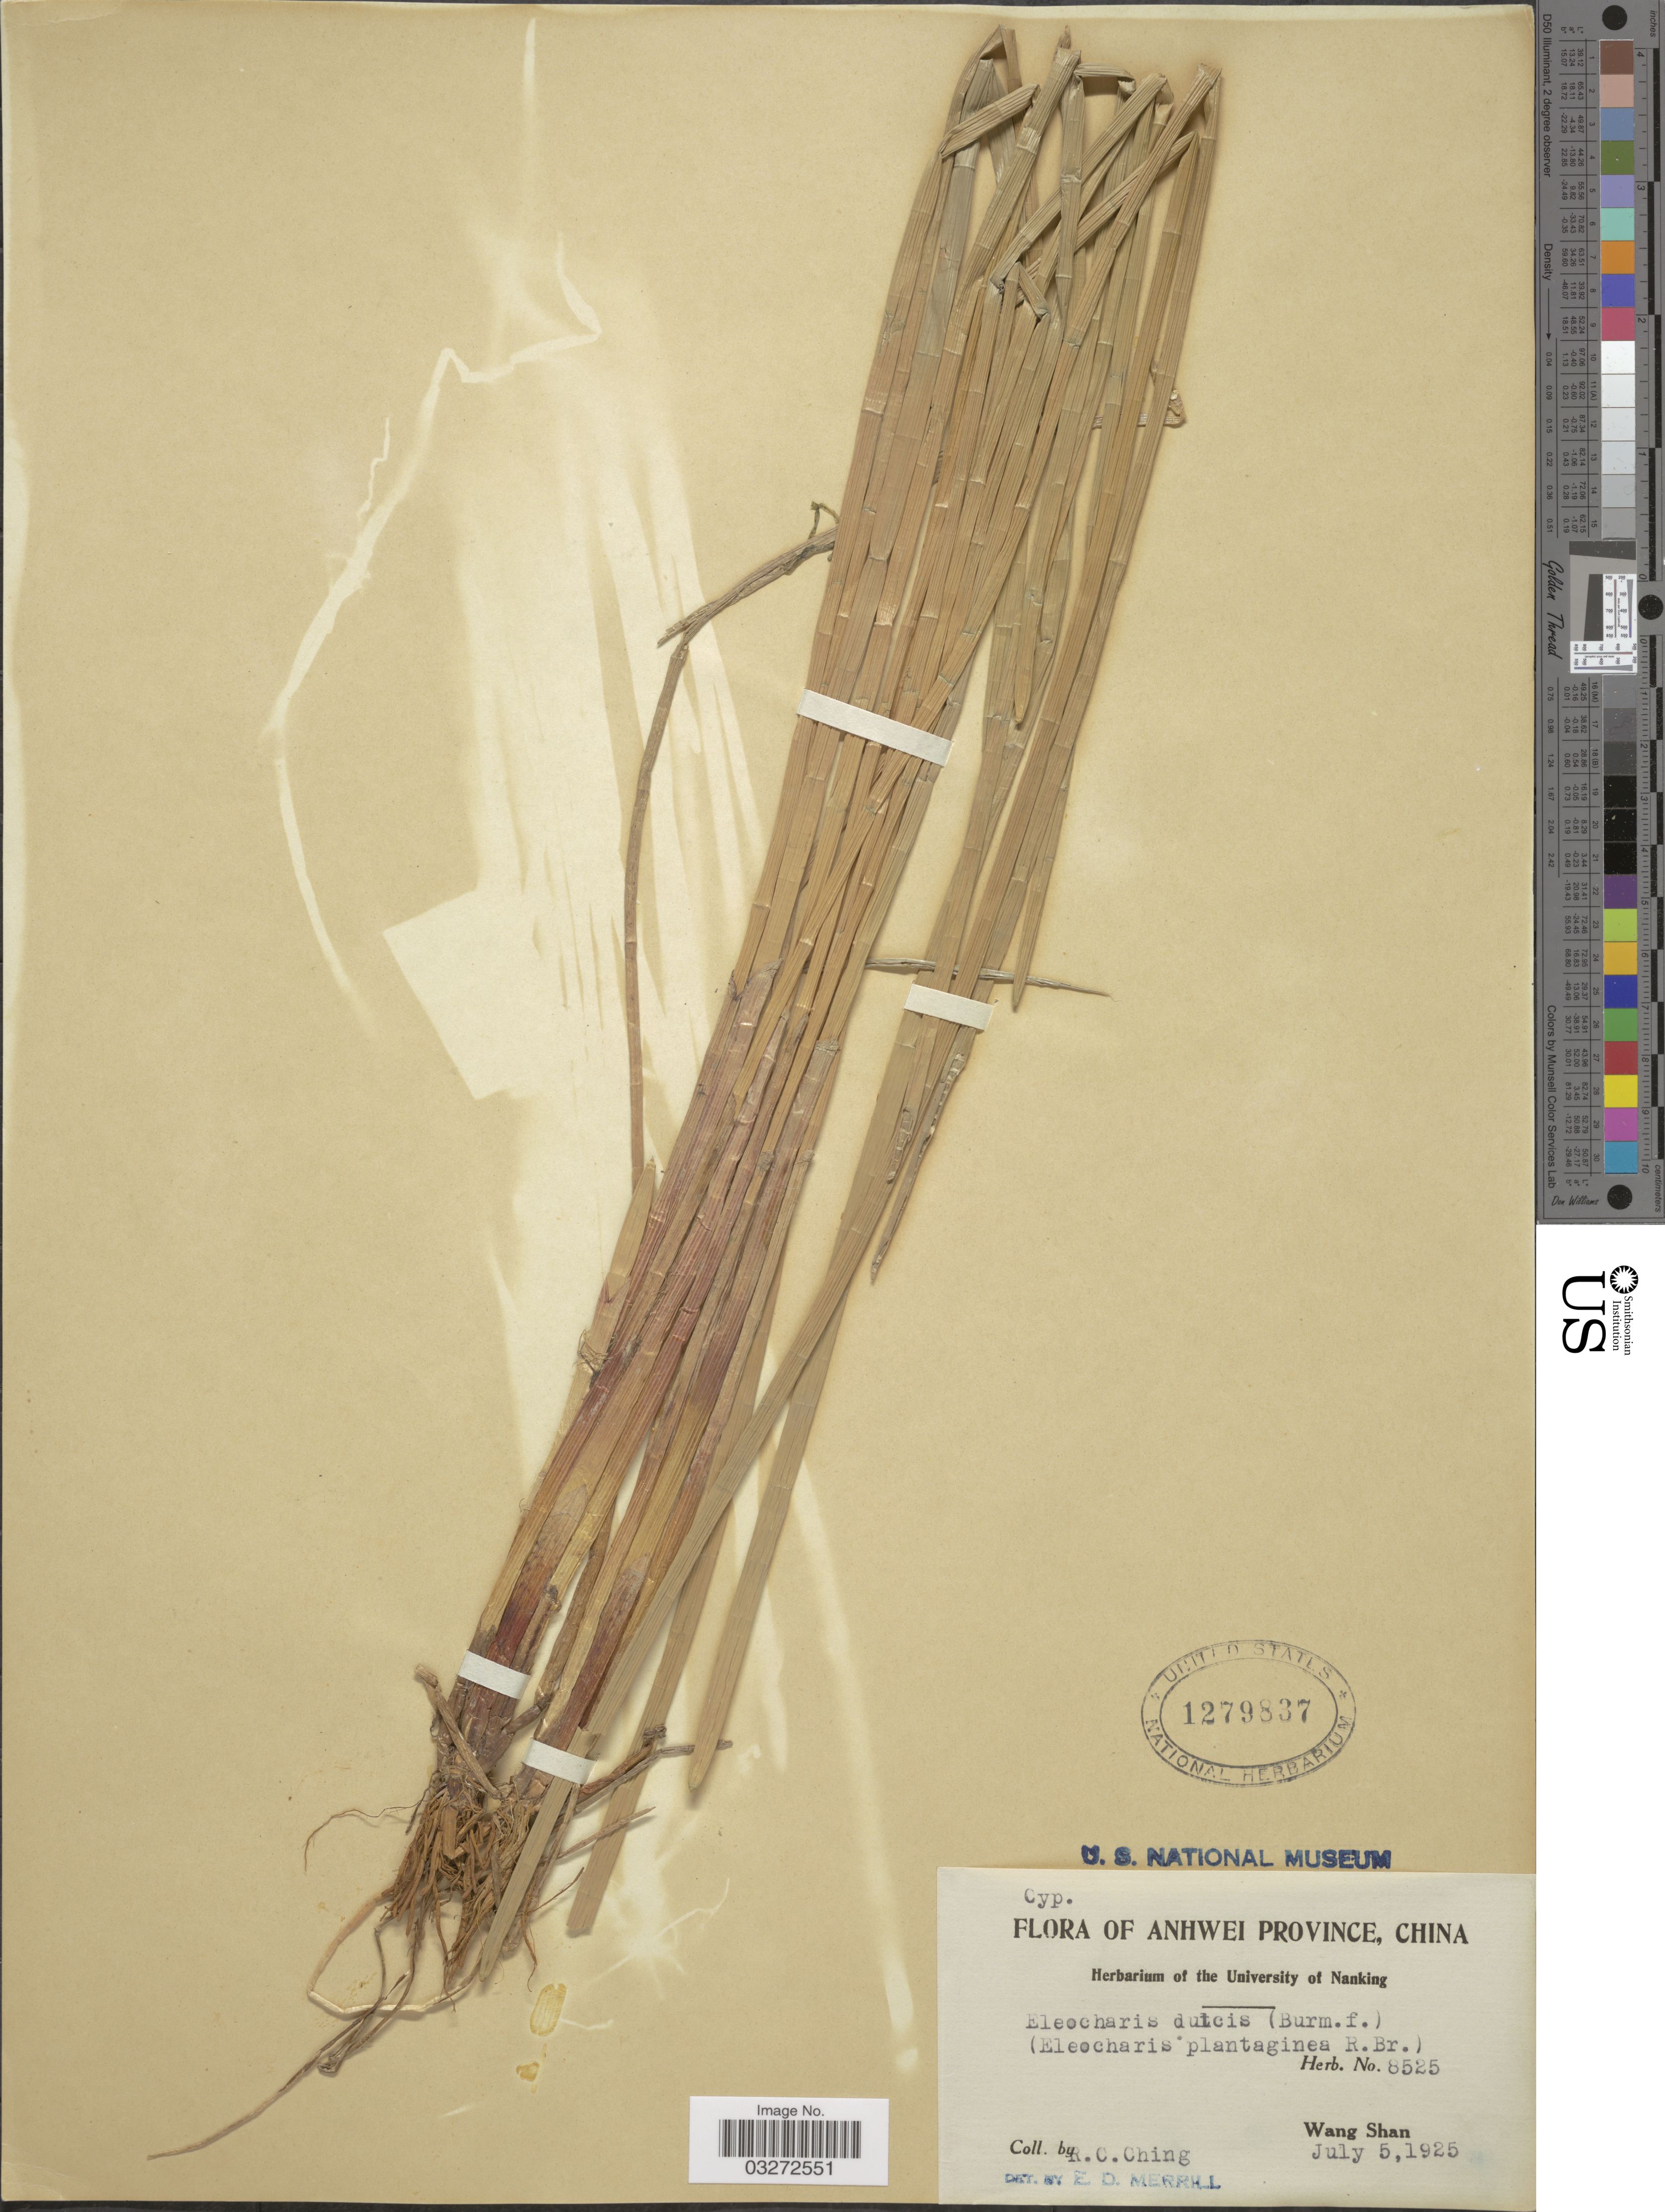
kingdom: Plantae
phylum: Tracheophyta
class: Liliopsida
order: Poales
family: Cyperaceae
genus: Eleocharis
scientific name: Eleocharis dulcis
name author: (Burm. f.) Trin. ex Hensch.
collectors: R. C. Ching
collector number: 8525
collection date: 1925-07-05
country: China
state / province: Anhui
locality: Anhwei Province. Wang Shan.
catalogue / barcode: US 1279837